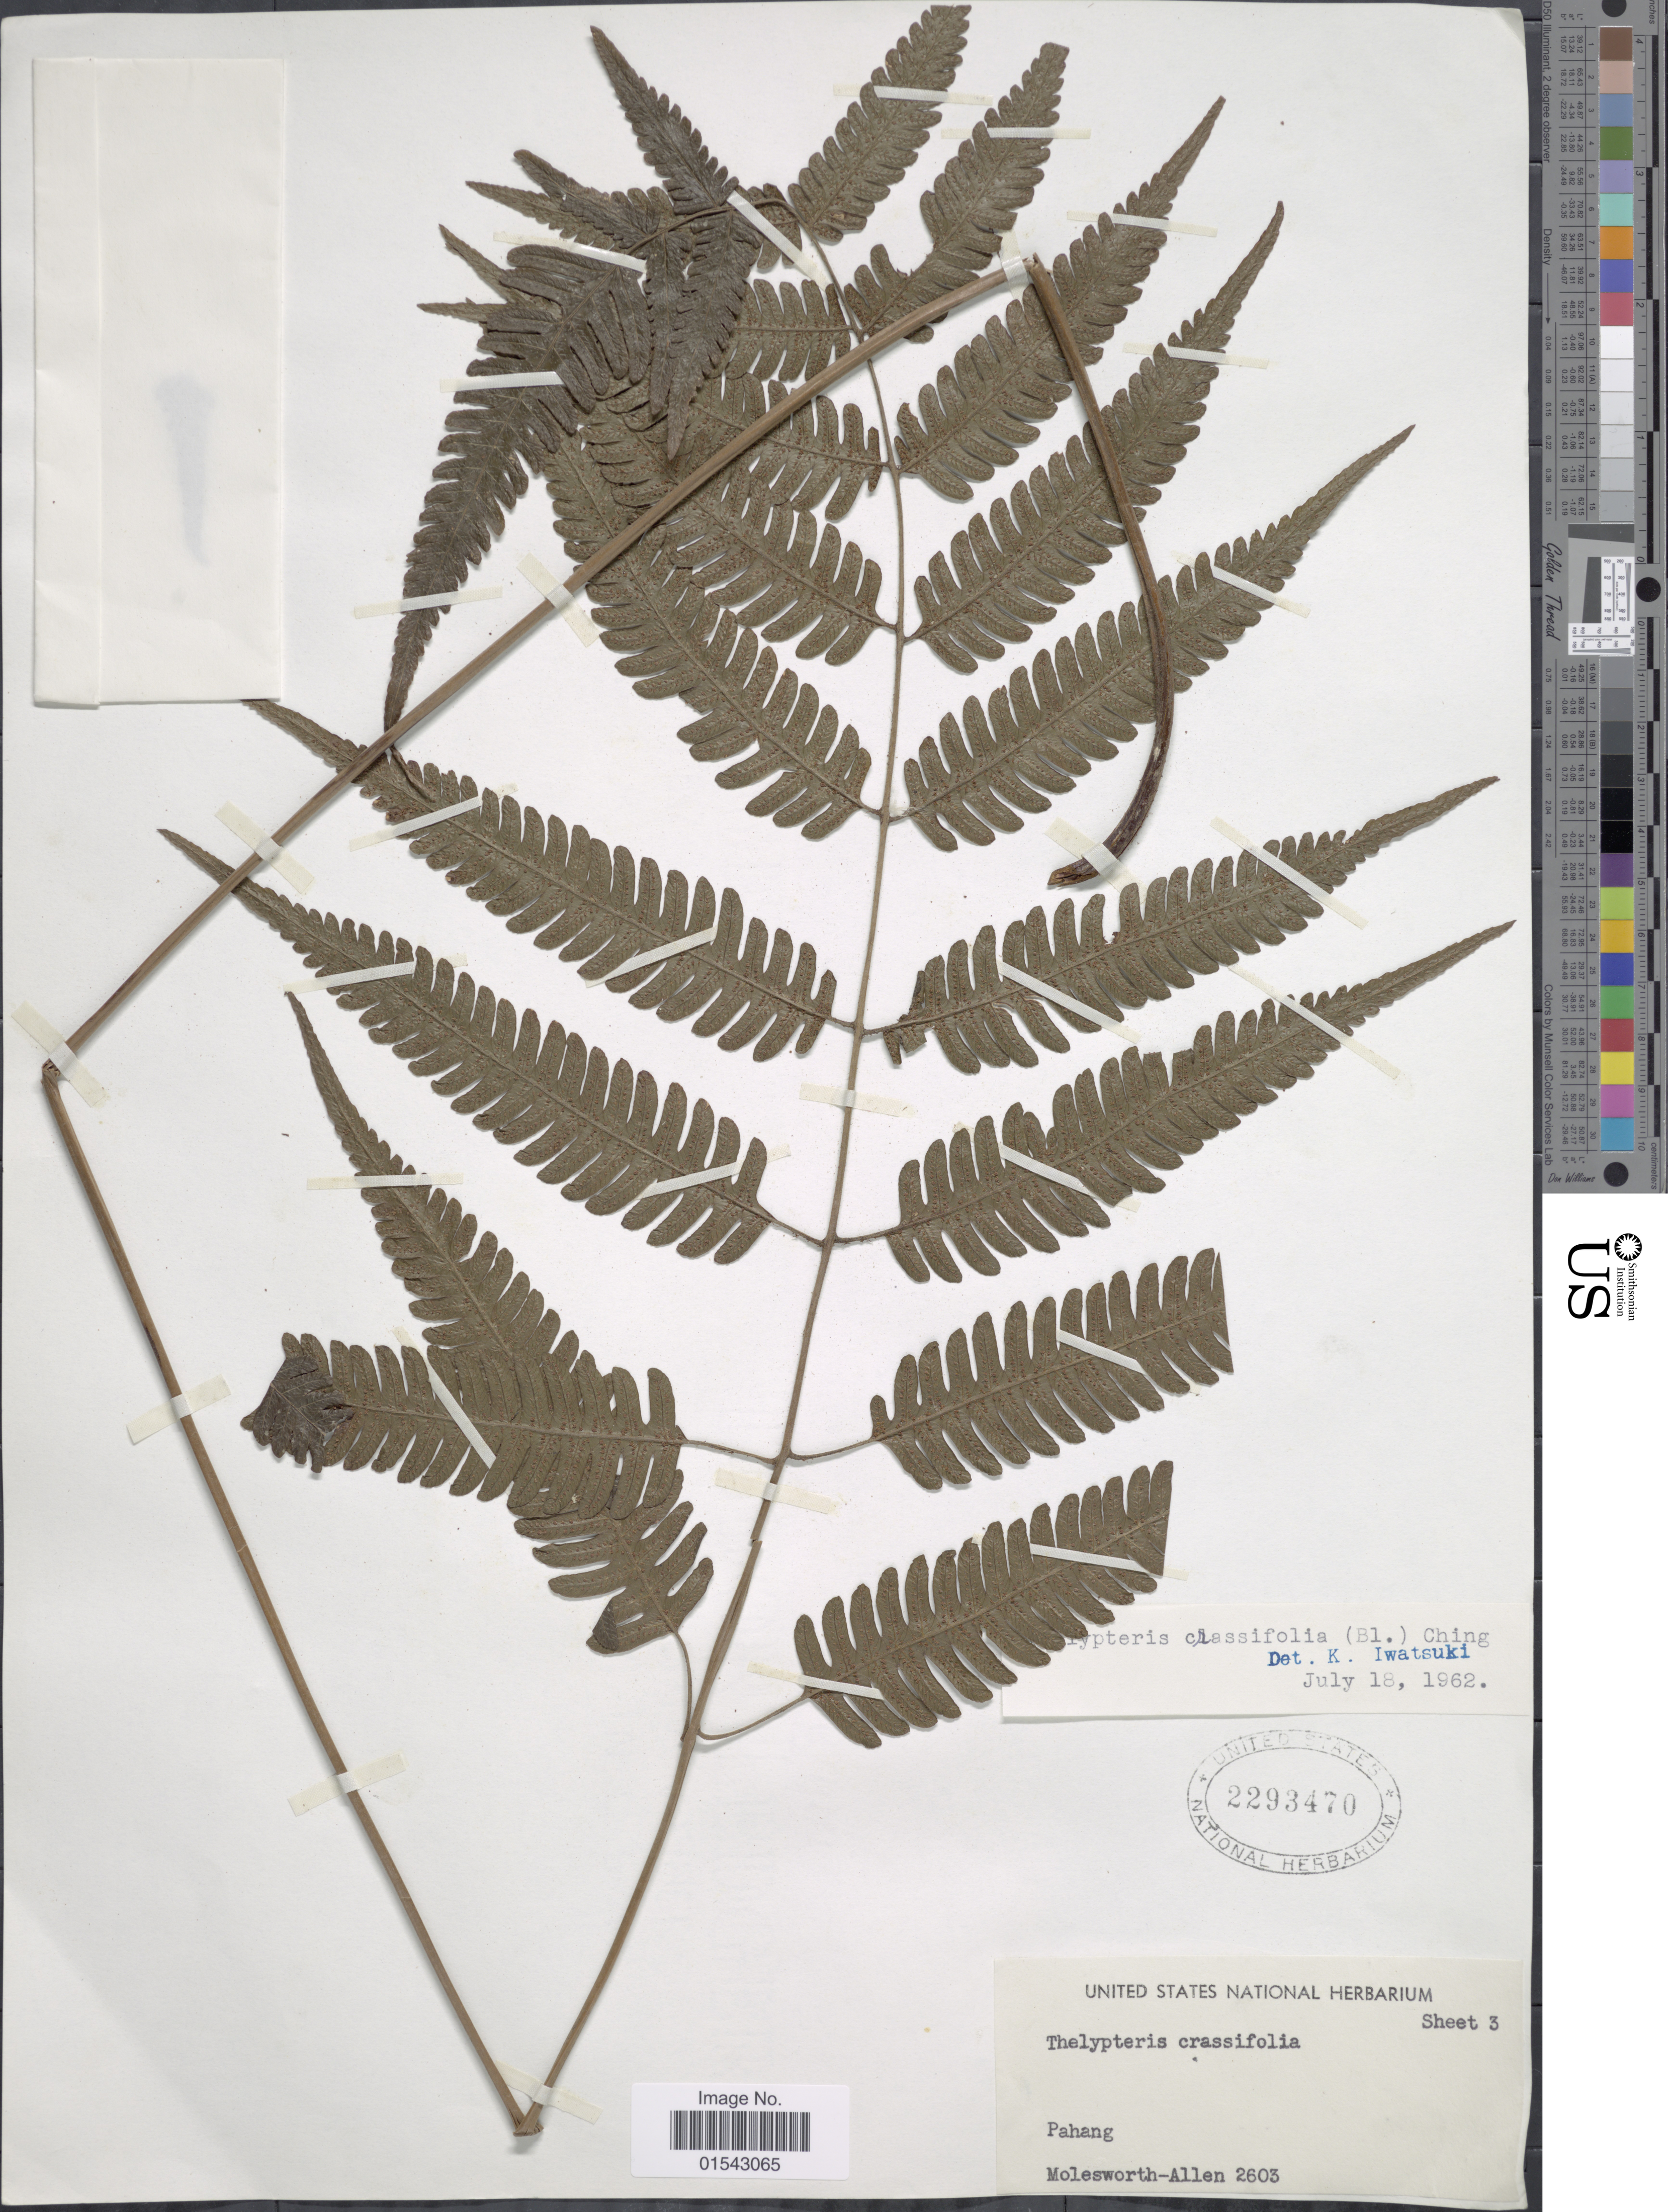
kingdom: Plantae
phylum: Tracheophyta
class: Polypodiopsida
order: Polypodiales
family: Thelypteridaceae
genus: Mesophlebion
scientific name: Mesophlebion crassifolium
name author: (Blume) Holttum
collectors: B. E. G. Molesworth-Allen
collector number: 2603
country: Malaysia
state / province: Pahang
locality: Pahang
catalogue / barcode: US 2293470